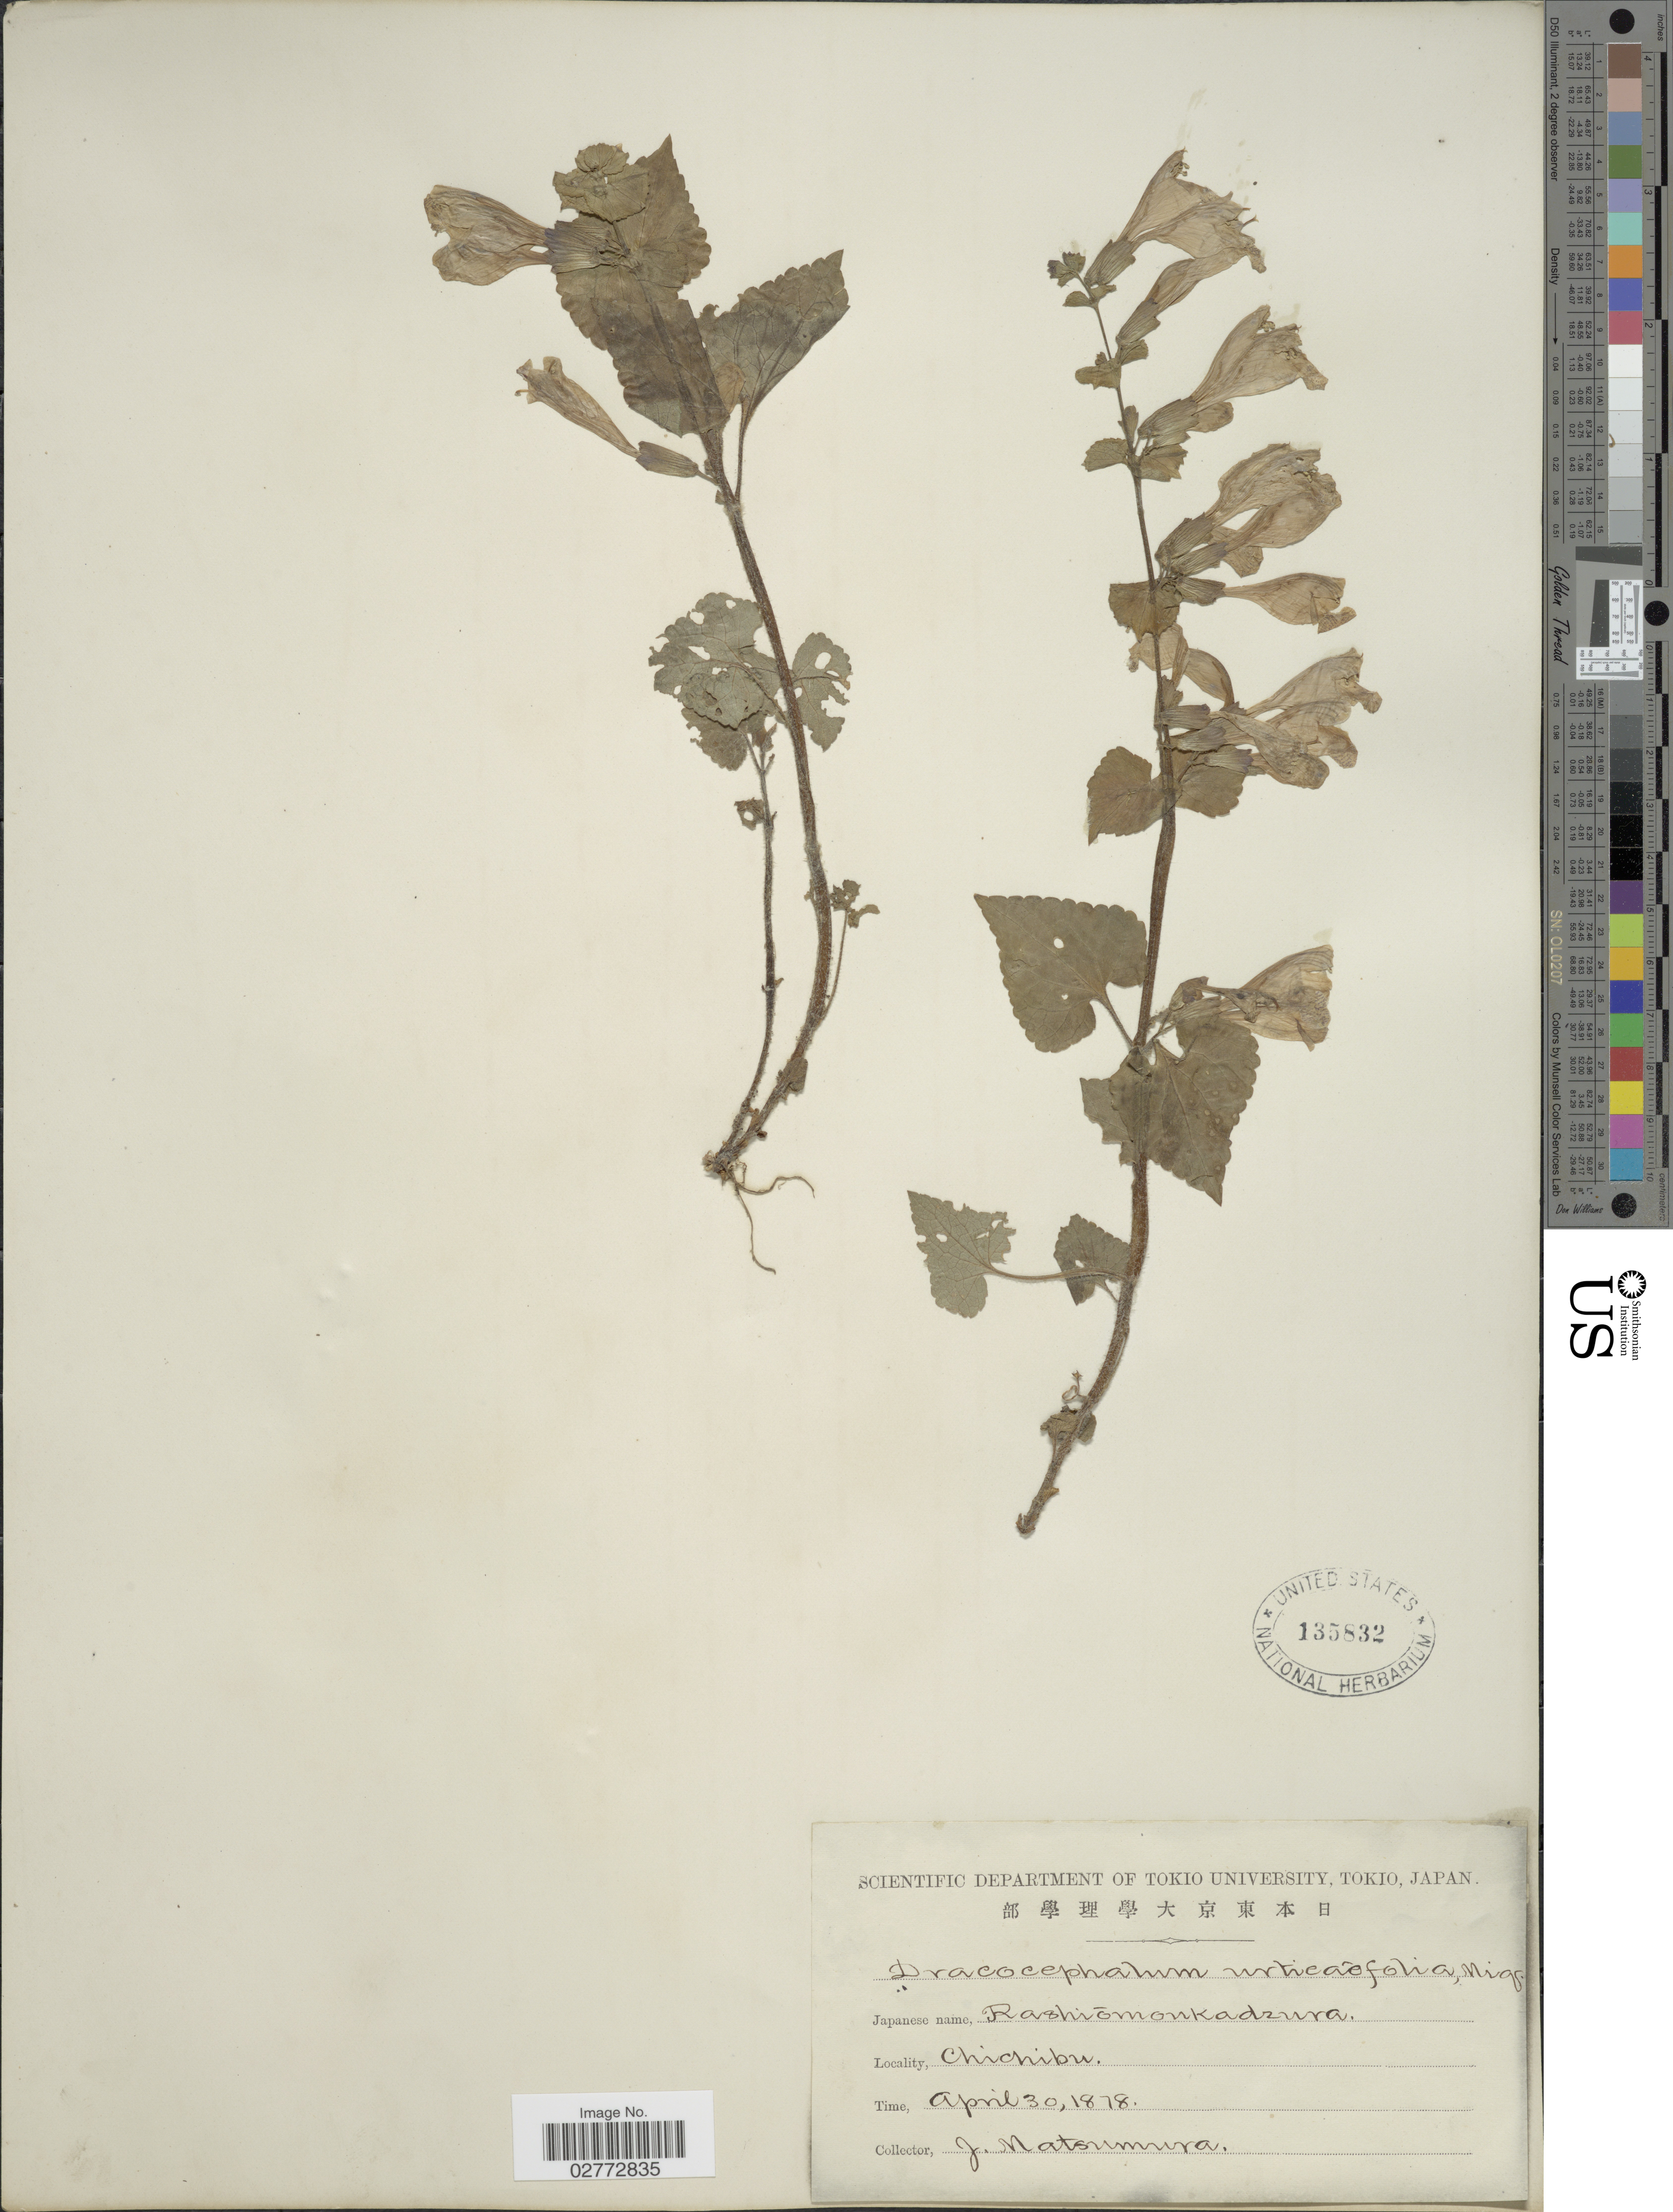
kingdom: Plantae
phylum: Tracheophyta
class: Magnoliopsida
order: Lamiales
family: Lamiaceae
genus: Dracocephalum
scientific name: Dracocephalum urticifolium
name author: Miq.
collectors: J. Matsumura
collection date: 1978-04-30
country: Japan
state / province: Tokyo, Federal City of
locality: Chichibu.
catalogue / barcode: US 135832